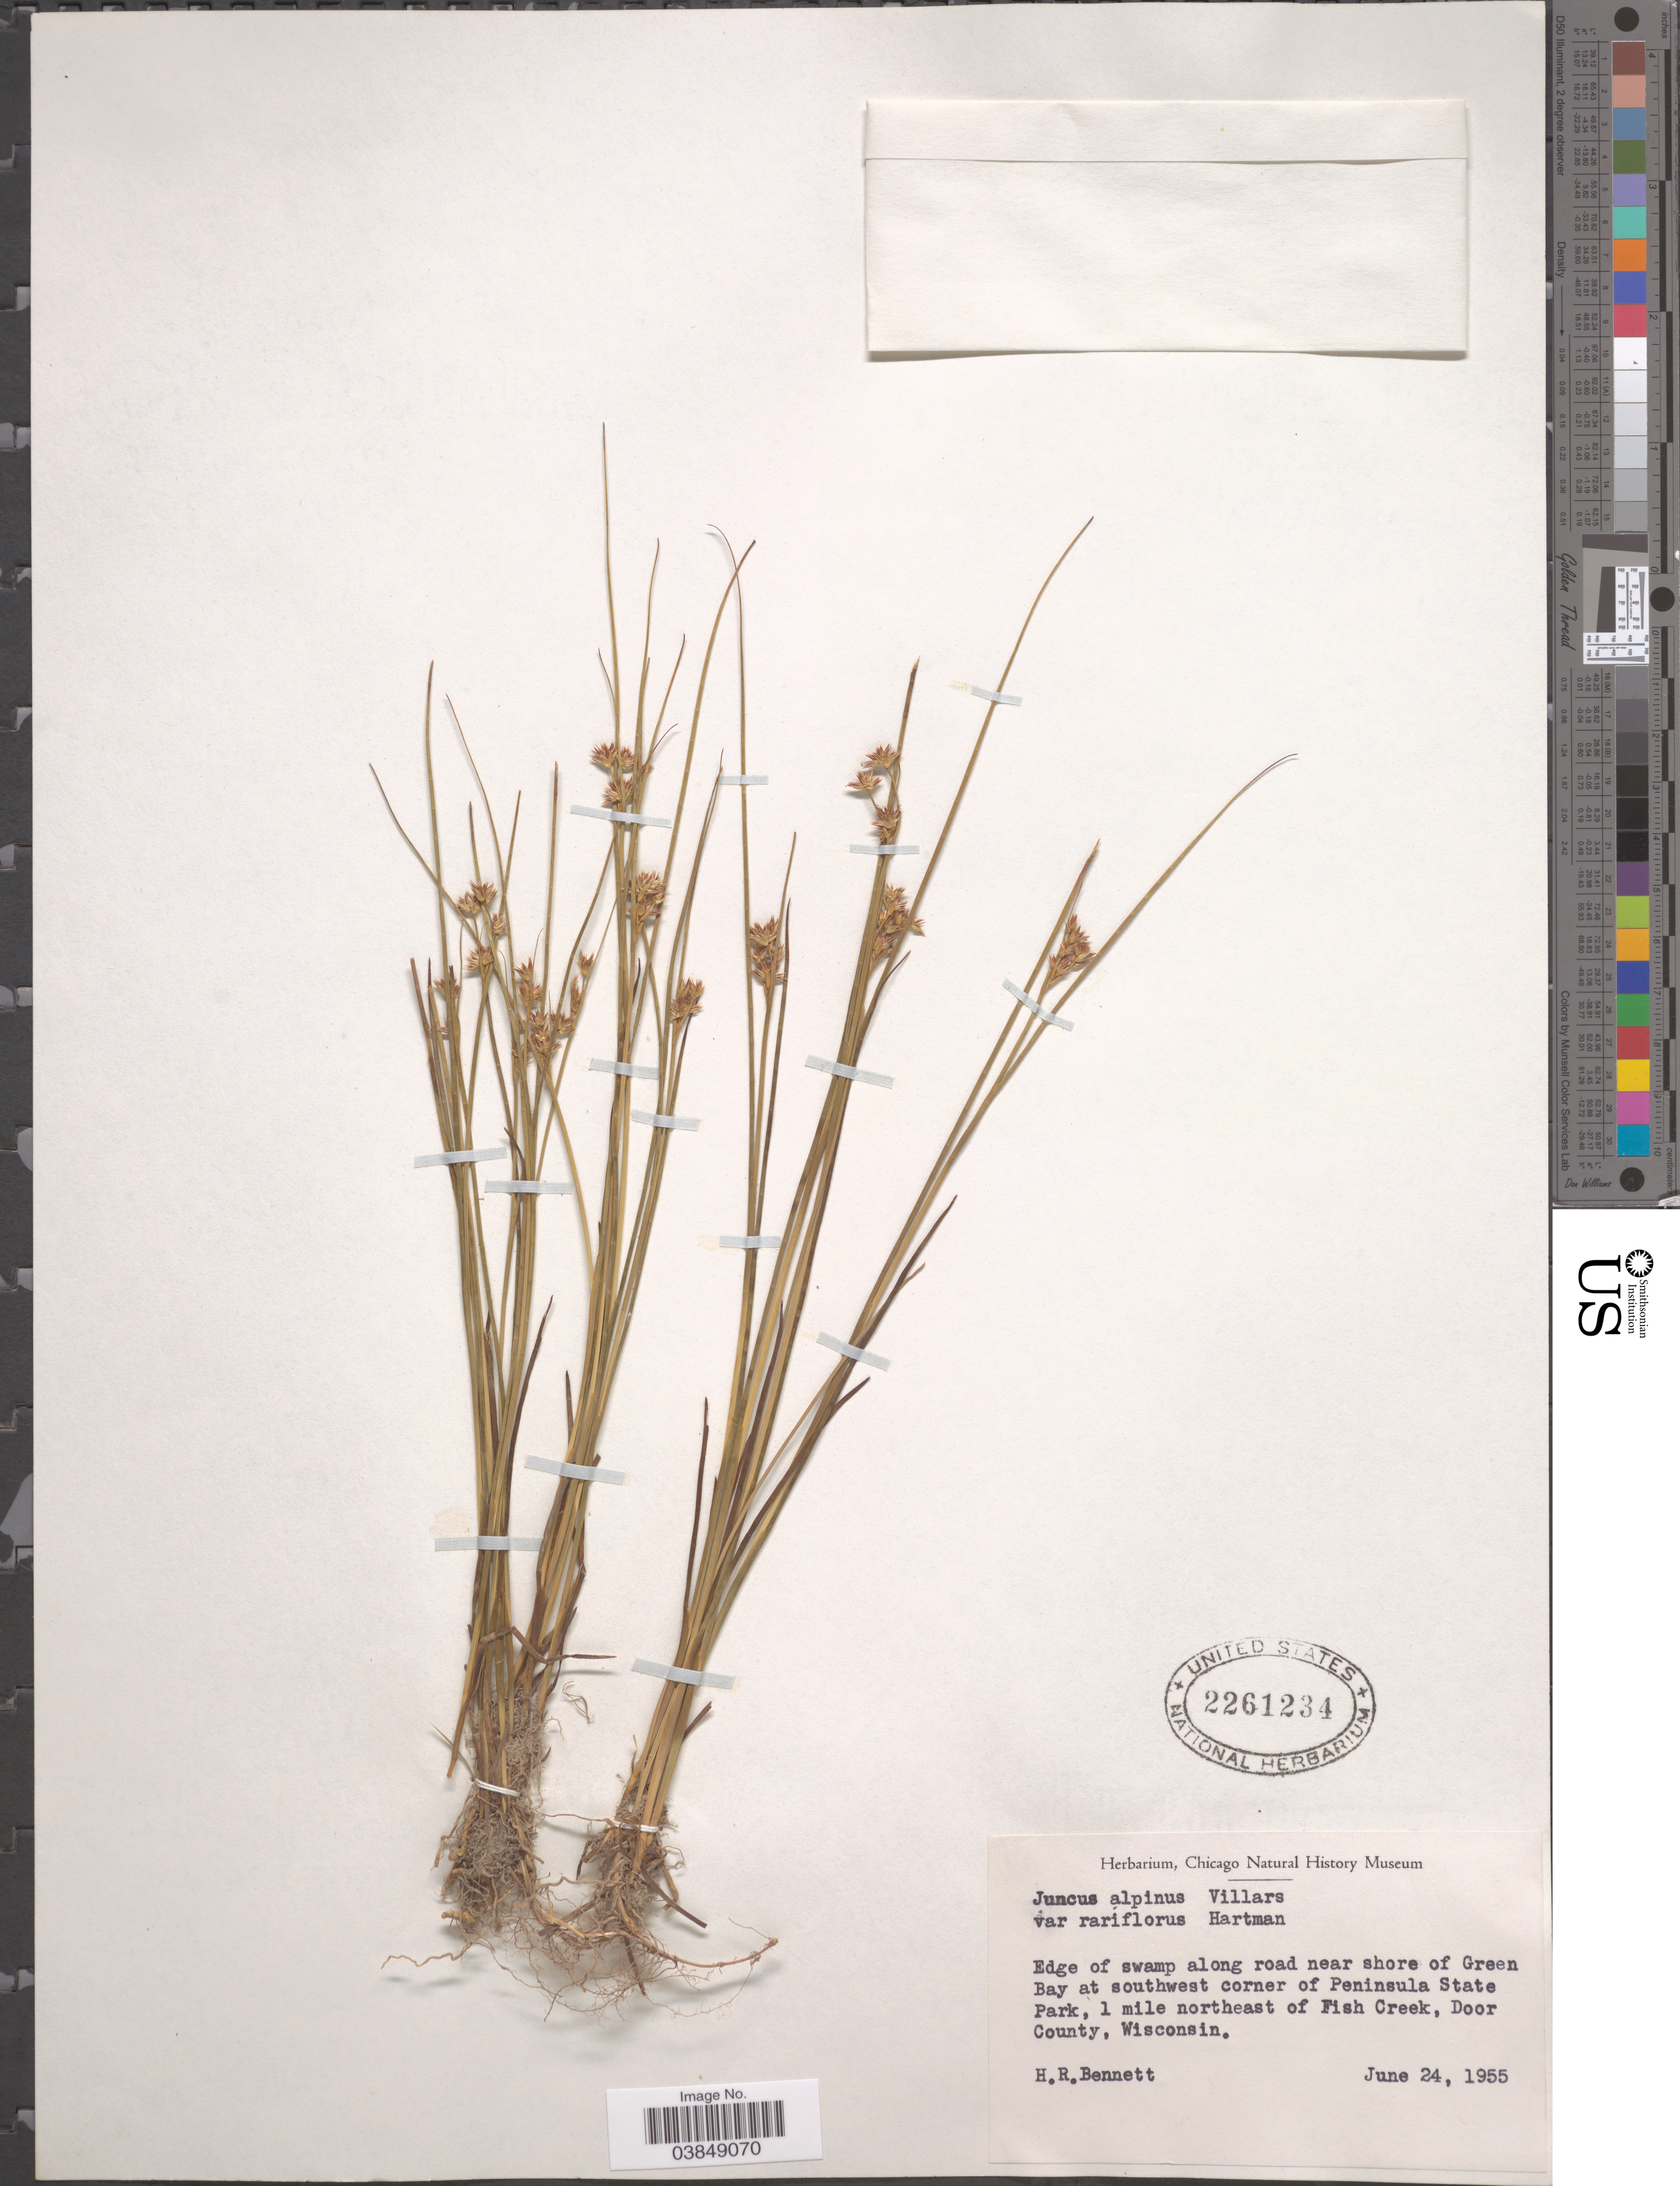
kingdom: Plantae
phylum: Tracheophyta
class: Liliopsida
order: Poales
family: Juncaceae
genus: Juncus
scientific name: Juncus alpinus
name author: Vill.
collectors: H. R. Bennett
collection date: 1955-06-24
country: United States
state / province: Wisconsin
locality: Edge of swamp along road near shore of Green Bay at southwest corner of Peninsula State Park, 1 mile northeast of Fish Creek, Door County.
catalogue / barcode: US 2261234